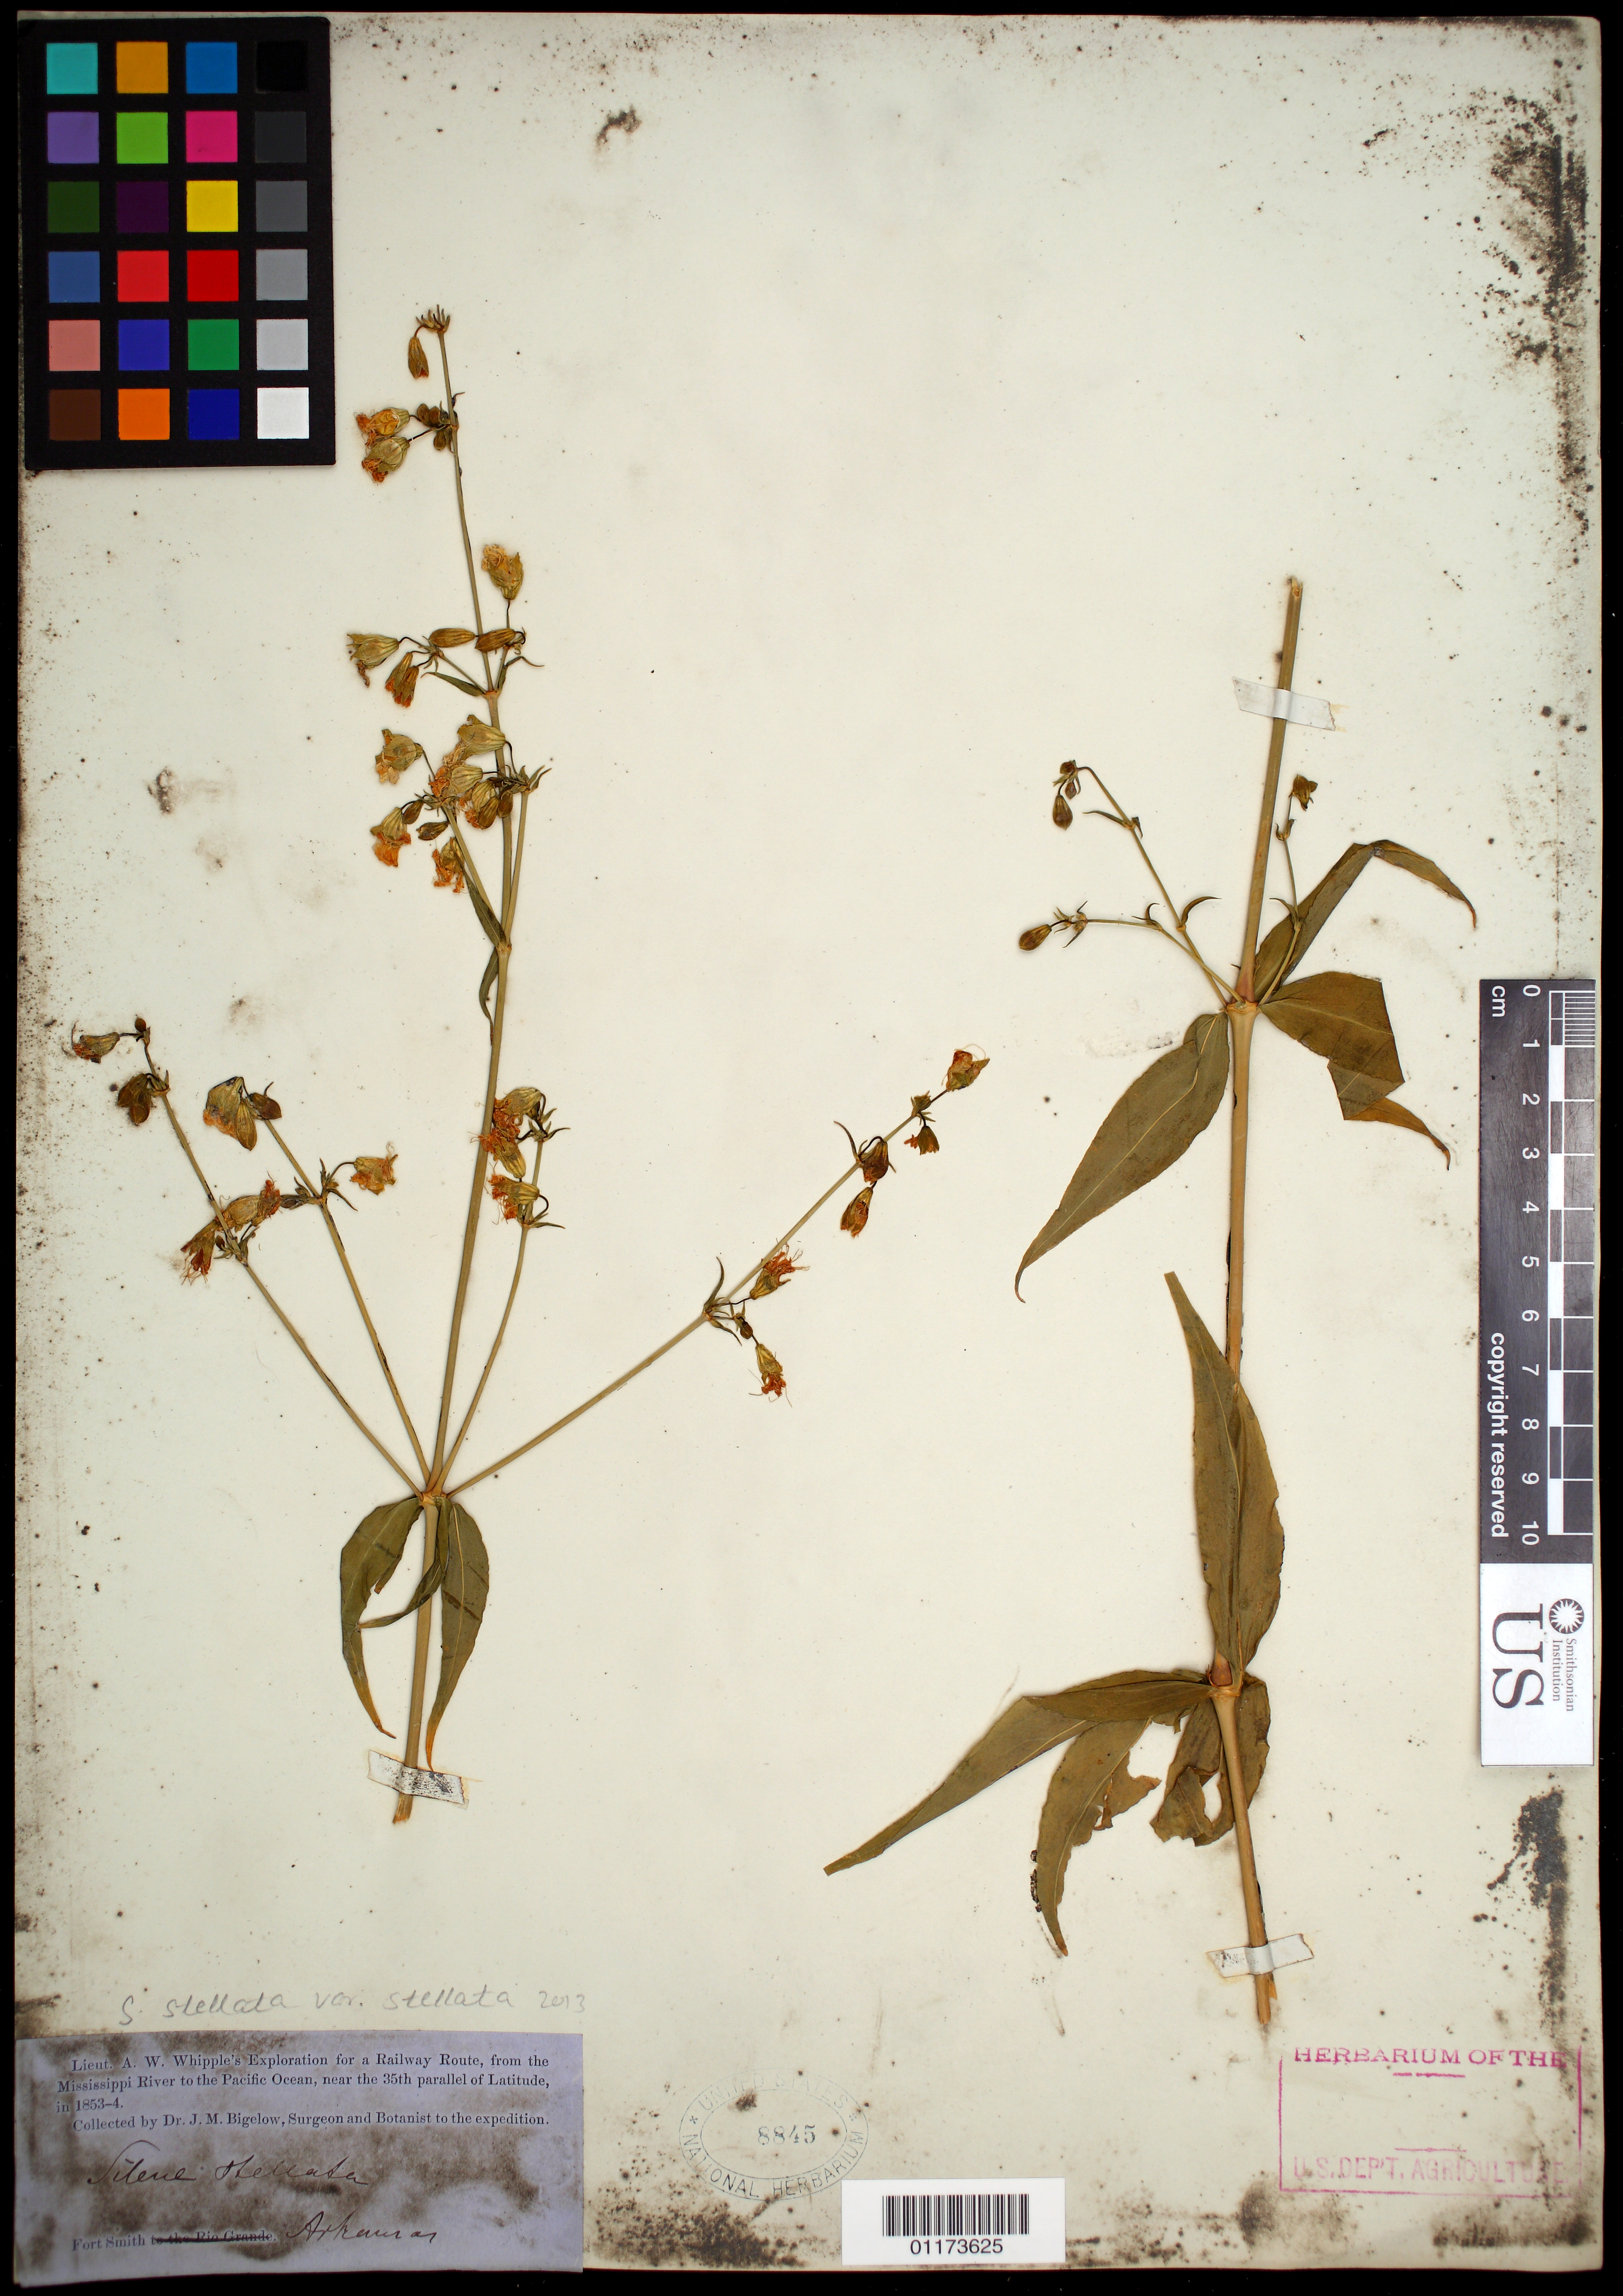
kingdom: Plantae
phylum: Tracheophyta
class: Magnoliopsida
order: Caryophyllales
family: Caryophyllaceae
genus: Silene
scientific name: Silene stellata var. stellata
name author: (L.) Coyte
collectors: J. M. Bigelow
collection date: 1853/1854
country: United States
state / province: Arkansas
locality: Fort Smith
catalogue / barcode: US 8845